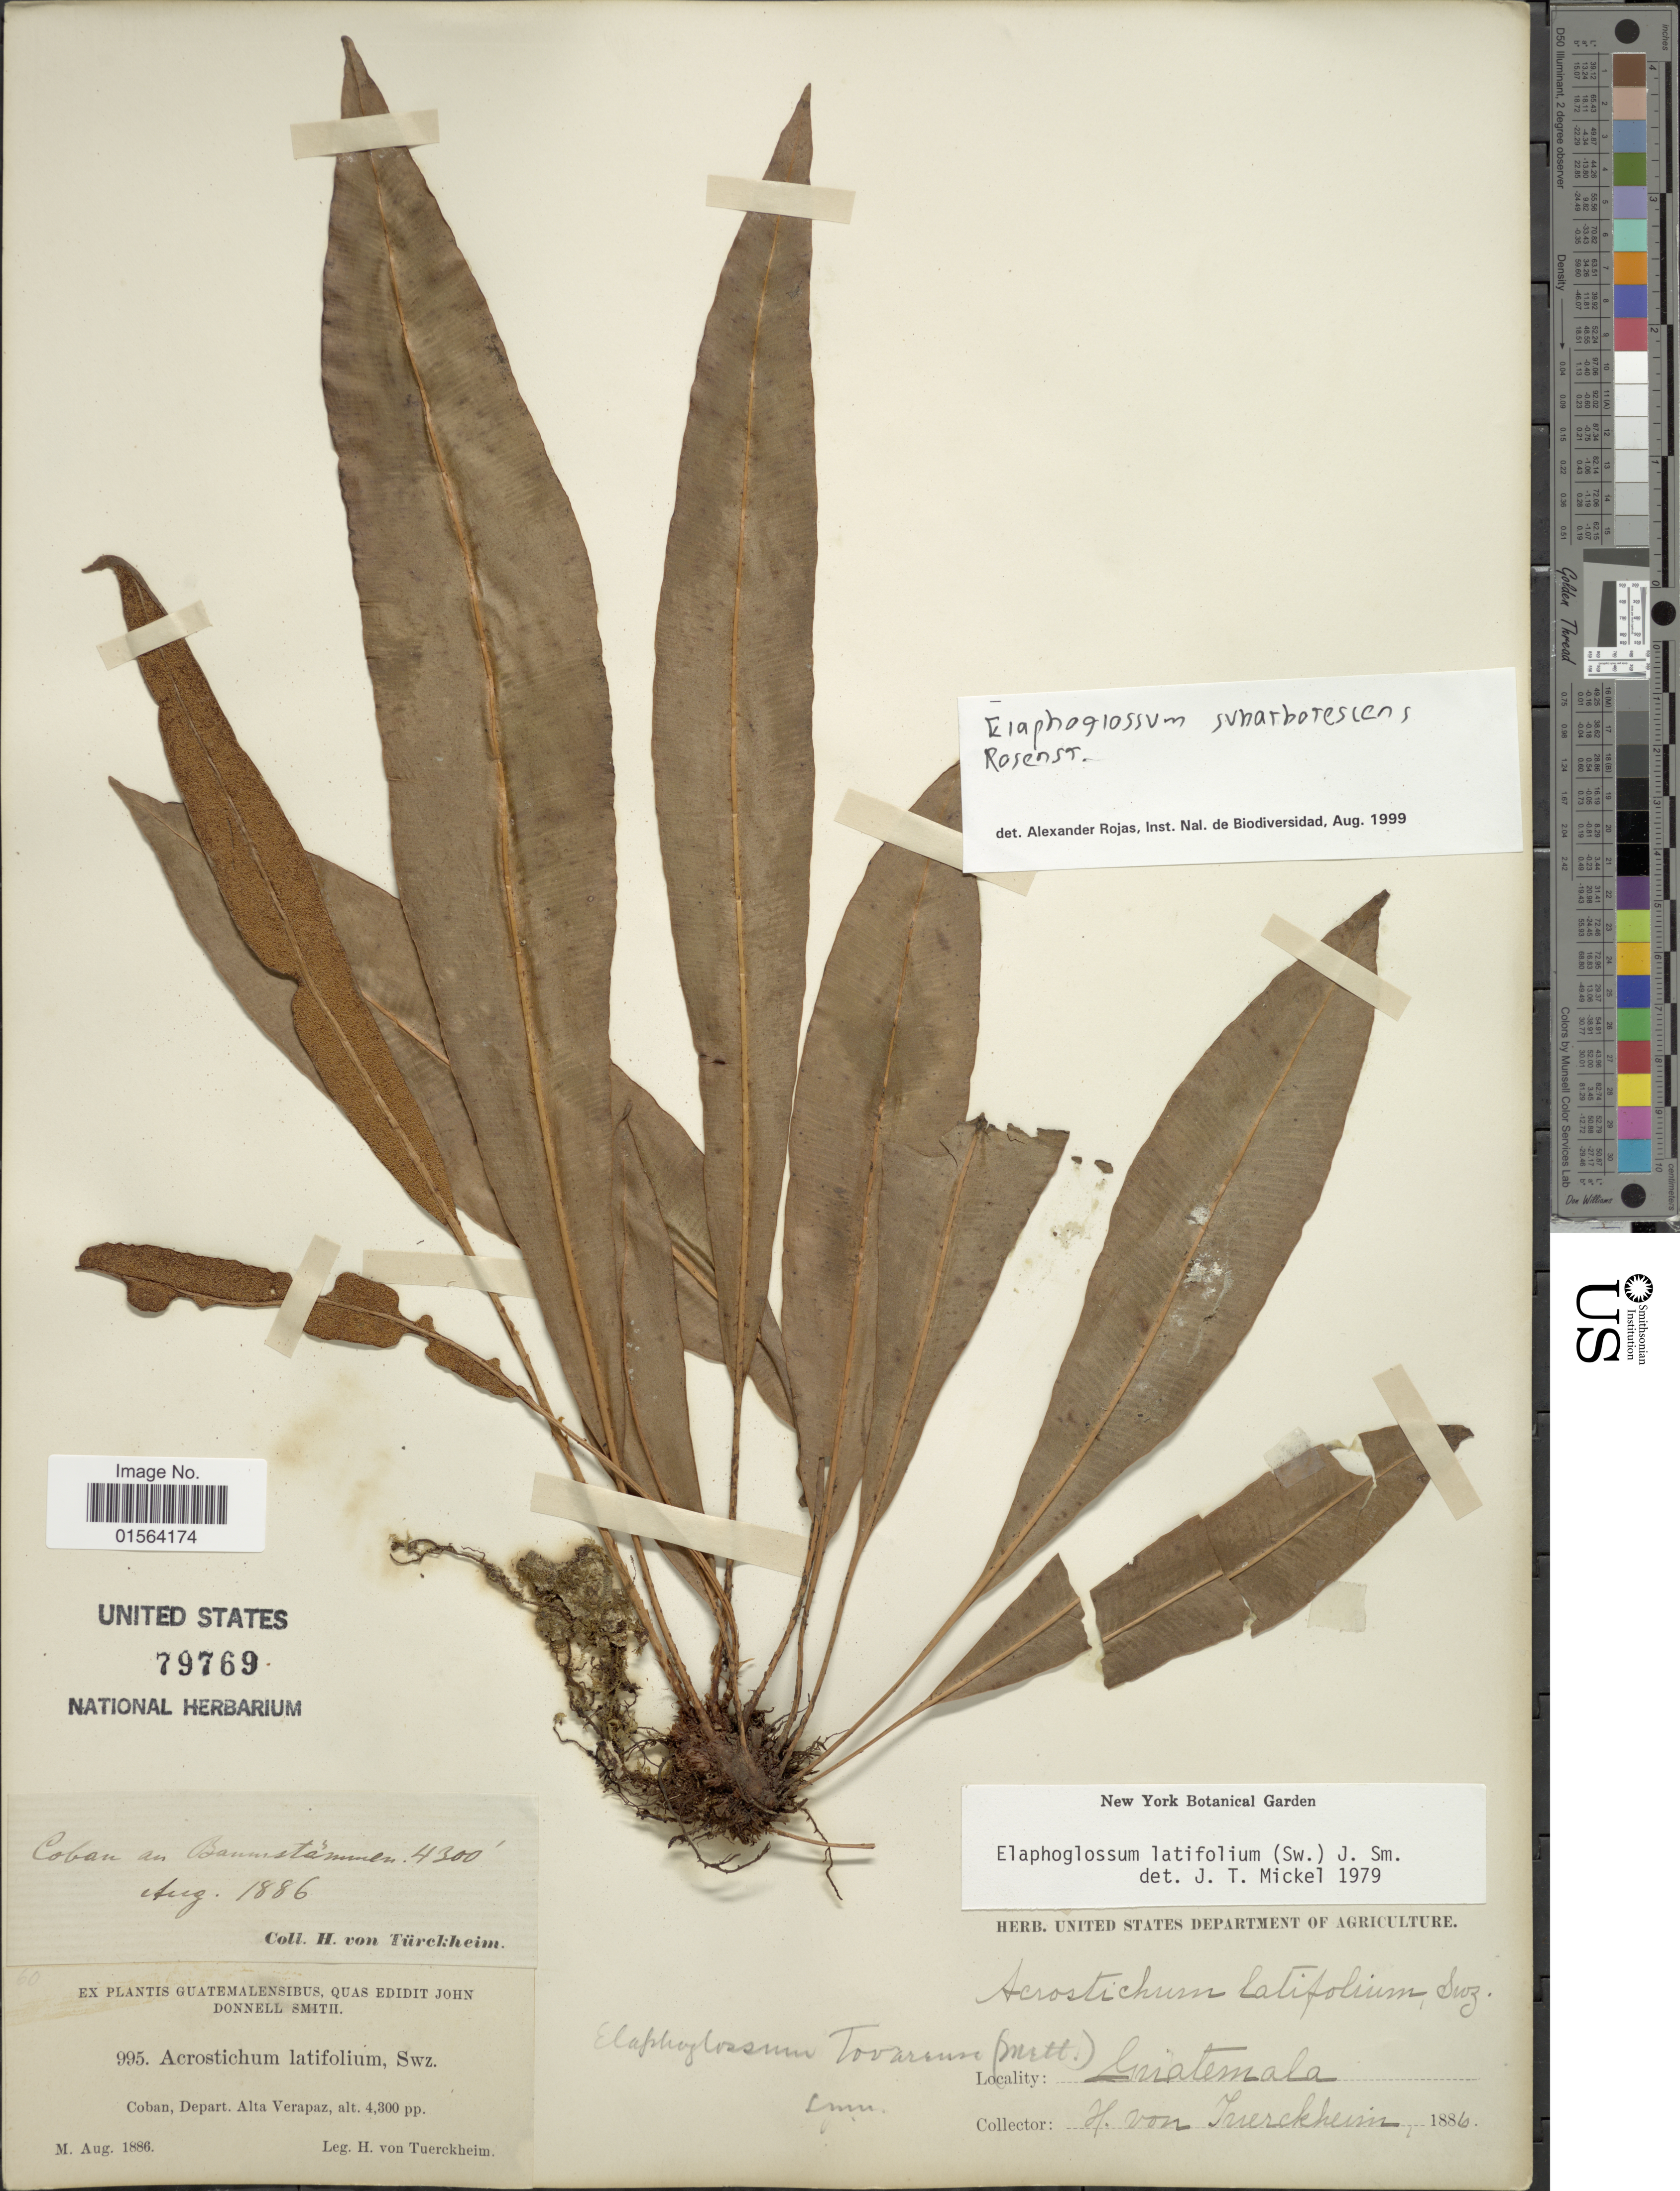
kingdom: Plantae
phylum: Tracheophyta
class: Polypodiopsida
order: Polypodiales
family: Dryopteridaceae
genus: Elaphoglossum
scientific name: Elaphoglossum latifolium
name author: (Sw.) J. Sm.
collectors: H. von Türckheim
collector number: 995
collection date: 1886-08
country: Guatemala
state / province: Alta Verapaz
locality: Guatemalensibus, Coban, Depart. Alta Verapaz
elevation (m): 1311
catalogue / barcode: US 79769